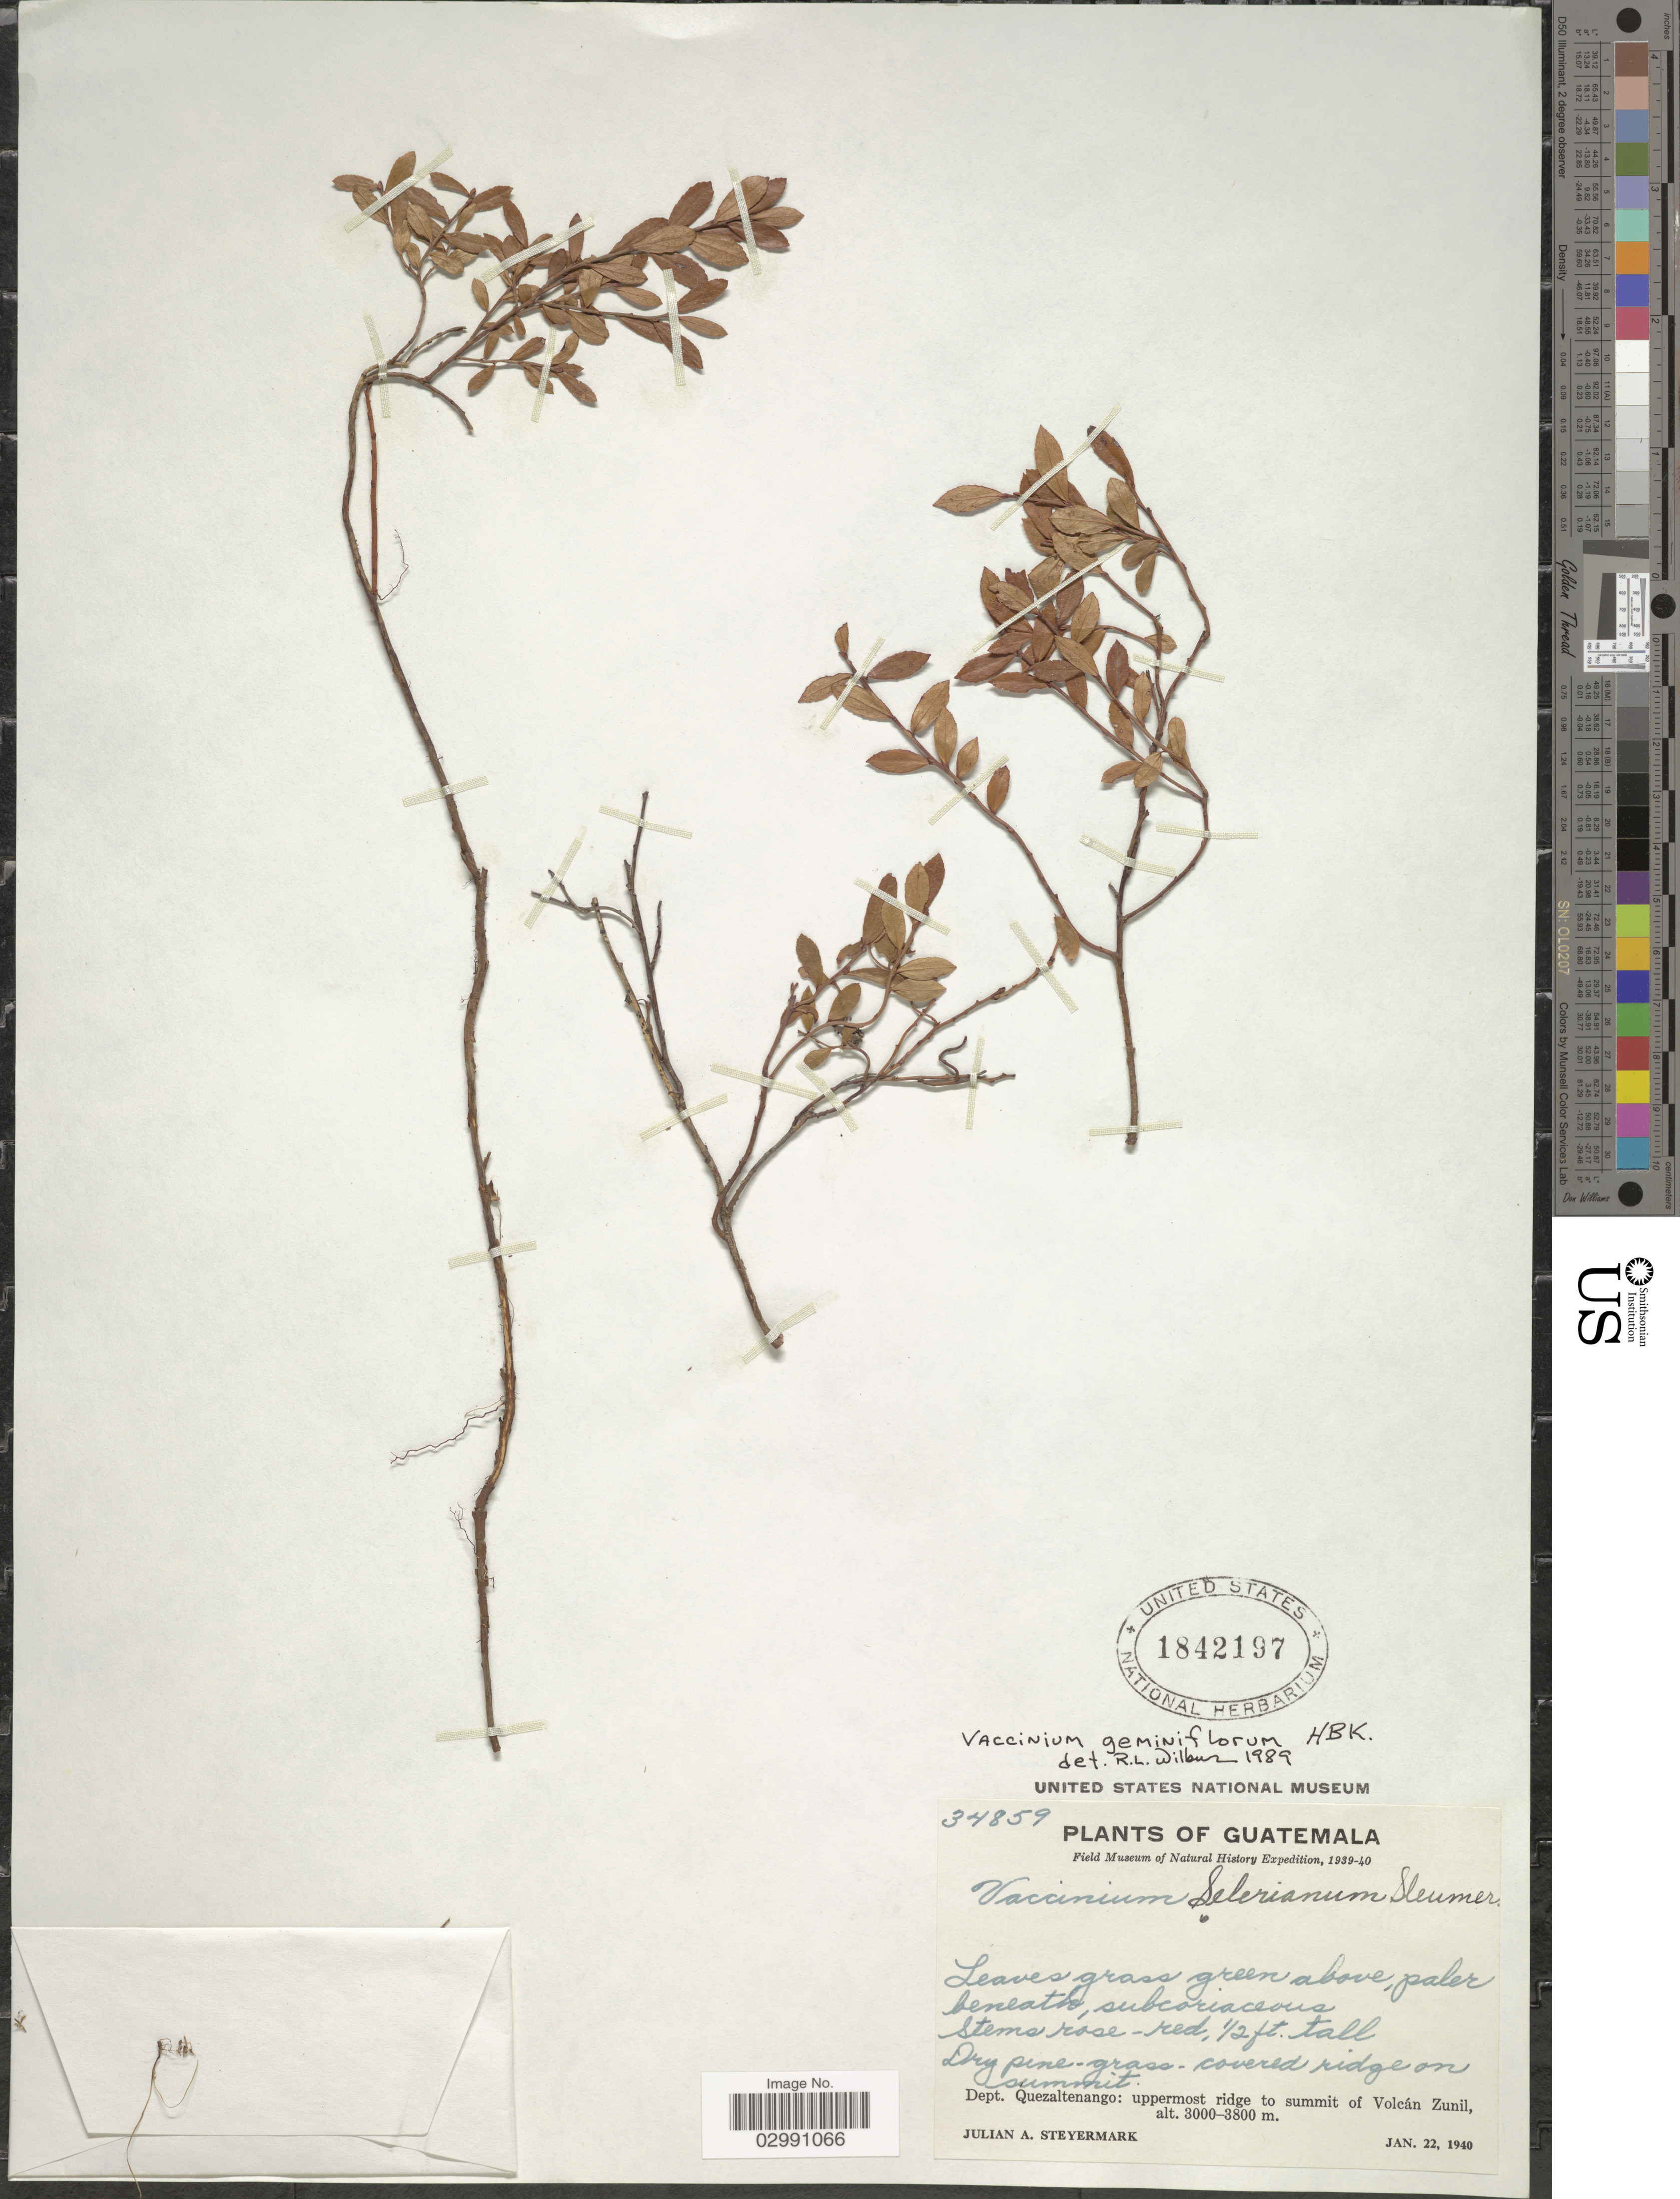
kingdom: Plantae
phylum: Tracheophyta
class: Magnoliopsida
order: Ericales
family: Ericaceae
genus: Vaccinium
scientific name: Vaccinium geminiflorum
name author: Kunth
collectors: J. Steyermark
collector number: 34859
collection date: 1940-01-22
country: Guatemala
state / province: Quetzaltenango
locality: Dept. Quezaltenango: uppermost ridge to summit of Volcán Zunil.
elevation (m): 3000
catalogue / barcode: US 1842197